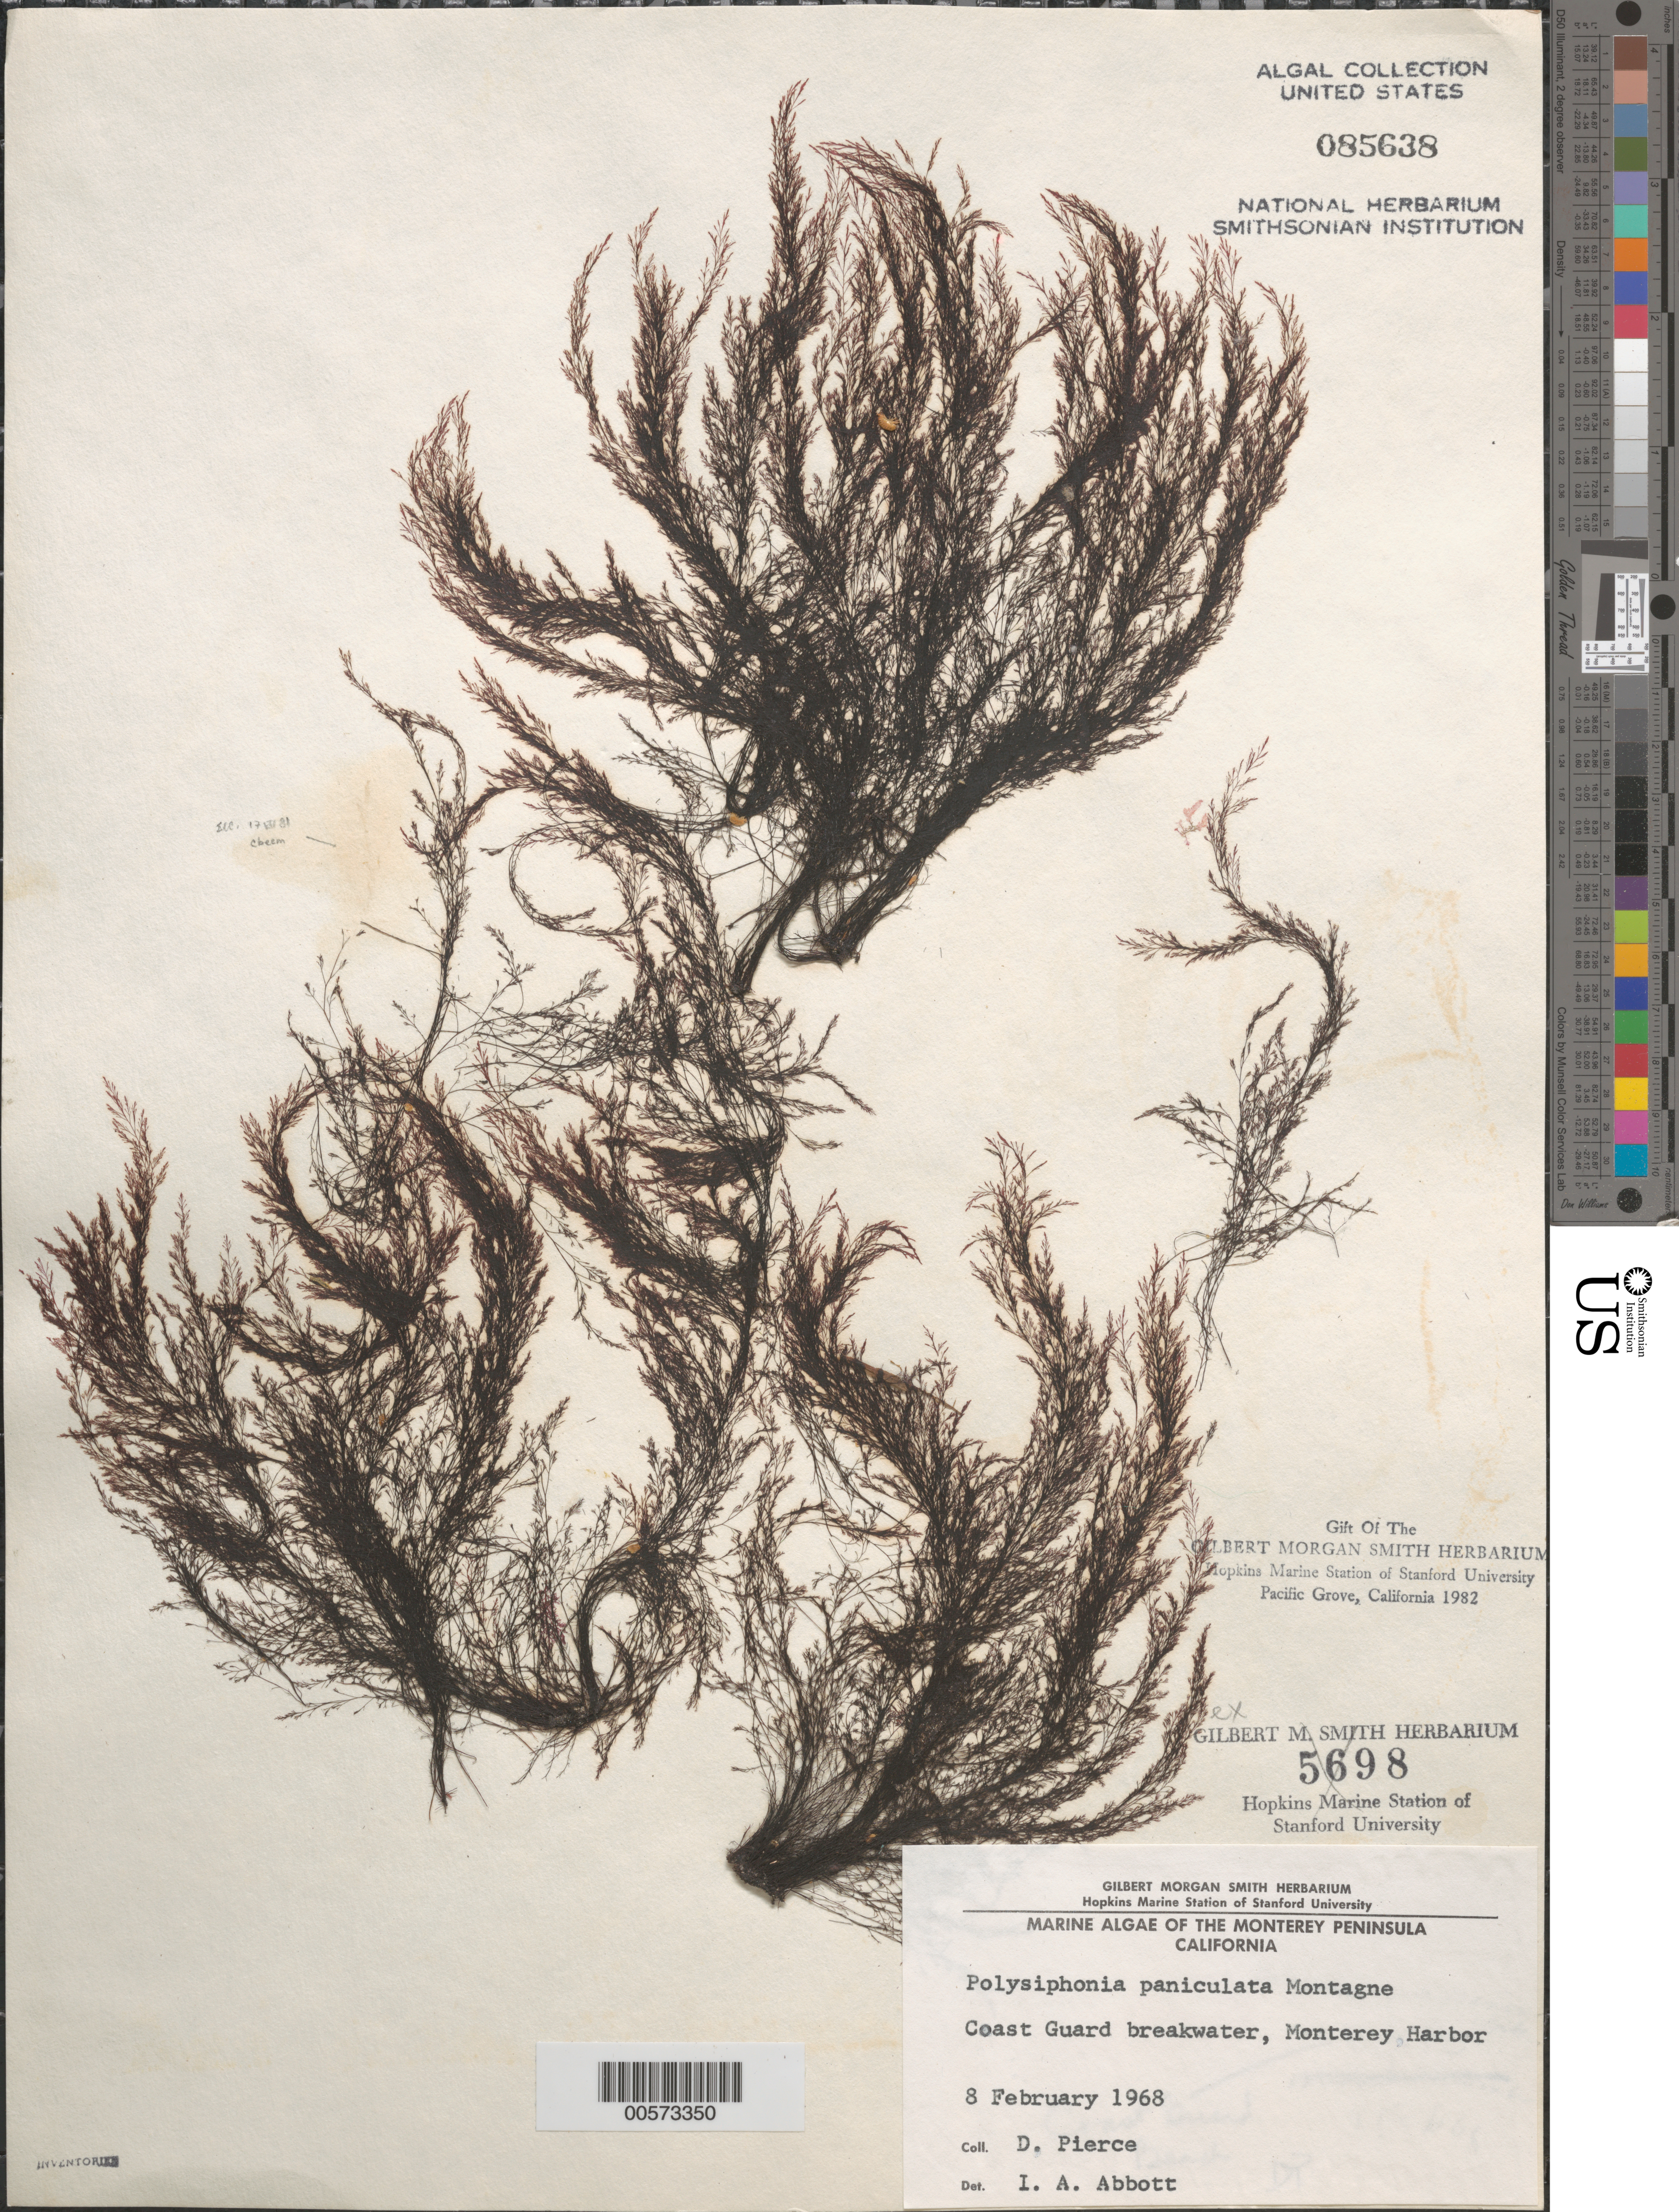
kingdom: Plantae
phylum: Rhodophyta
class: Florideophyceae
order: Ceramiales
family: Rhodomelaceae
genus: Eutrichosiphonia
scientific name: Eutrichosiphonia paniculata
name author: (Mont.) D.E.Bustamante & T.O. Cho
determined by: Algae name updating Project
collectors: D. Pierce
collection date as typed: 08 Feb 1968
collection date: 1968-02-08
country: United States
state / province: California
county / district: Monterey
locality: Monterey Harbor, Coast Guard breakwater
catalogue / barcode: US 85638